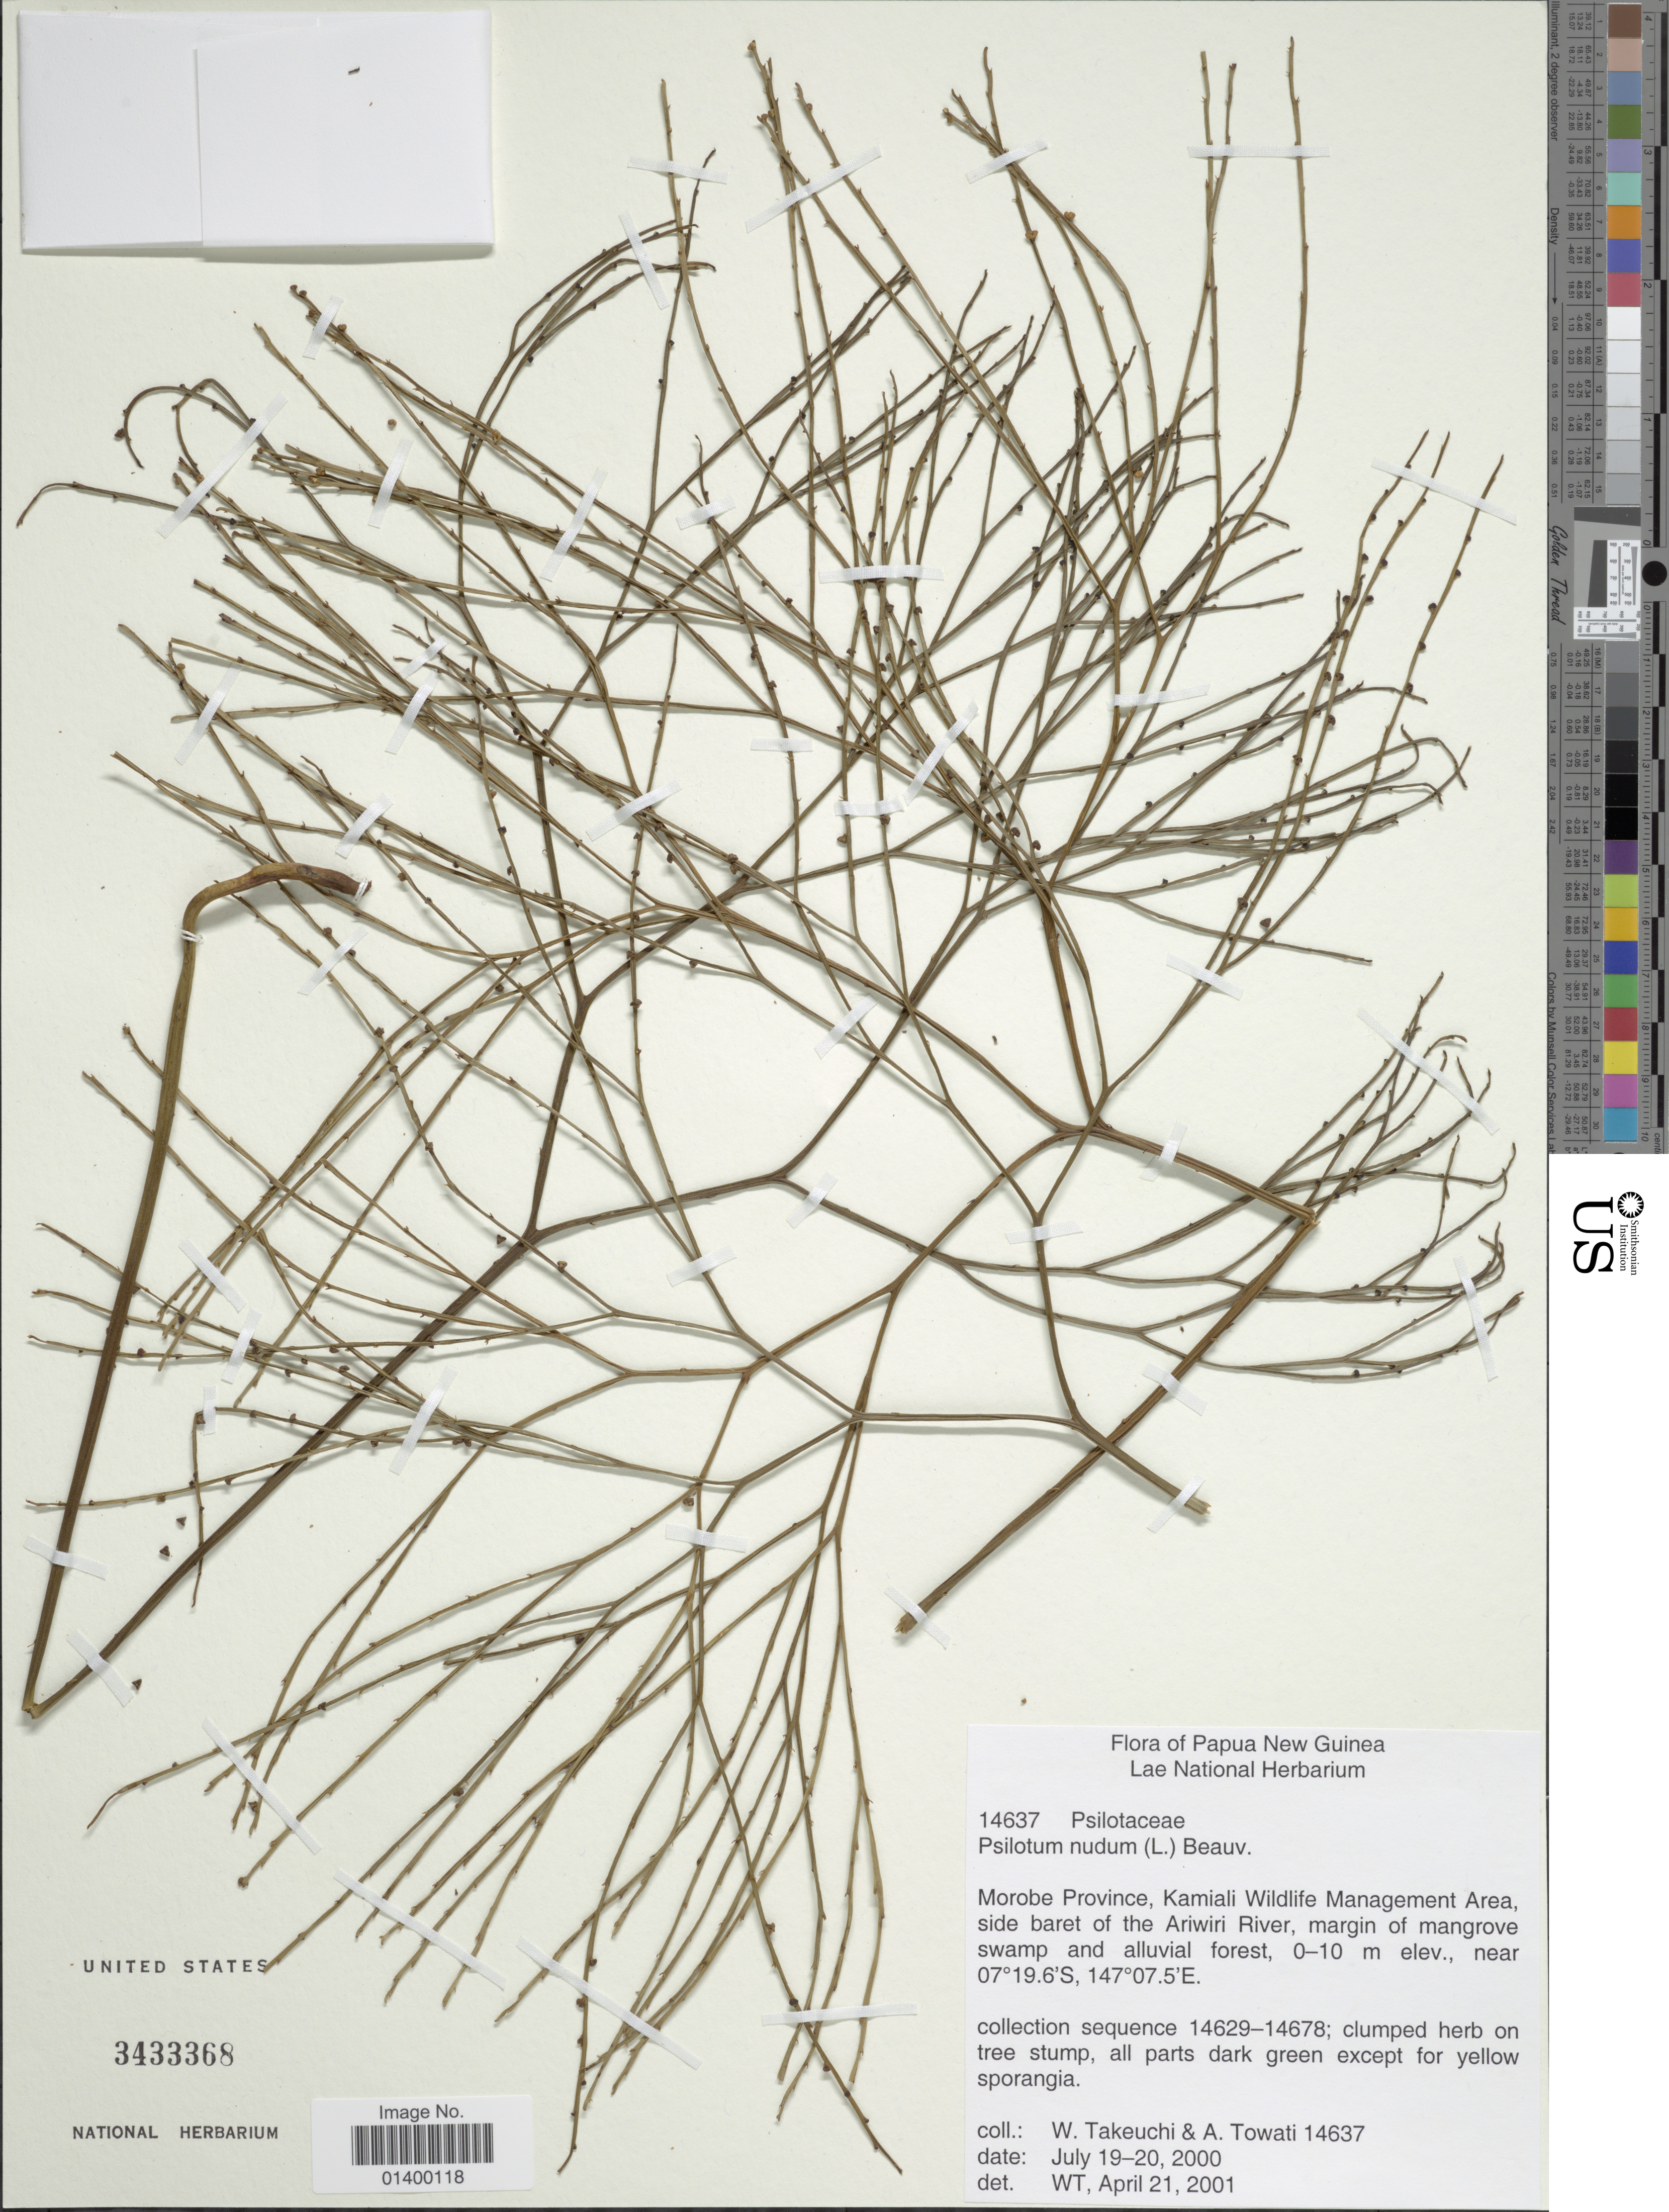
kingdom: Plantae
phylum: Tracheophyta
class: Polypodiopsida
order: Psilotales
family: Psilotaceae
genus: Psilotum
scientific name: Psilotum nudum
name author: (L.) P. Beauv.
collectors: W. Takeuchi & A. Towati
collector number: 14637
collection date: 2000-07-19/2000-07-20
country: Papua New Guinea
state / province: Morobe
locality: Kamiali Wildlife Management Area, side baret of the Ariwiri River, margin of mangrove swamp and alluvial forest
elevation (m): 0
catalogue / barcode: US 3433368